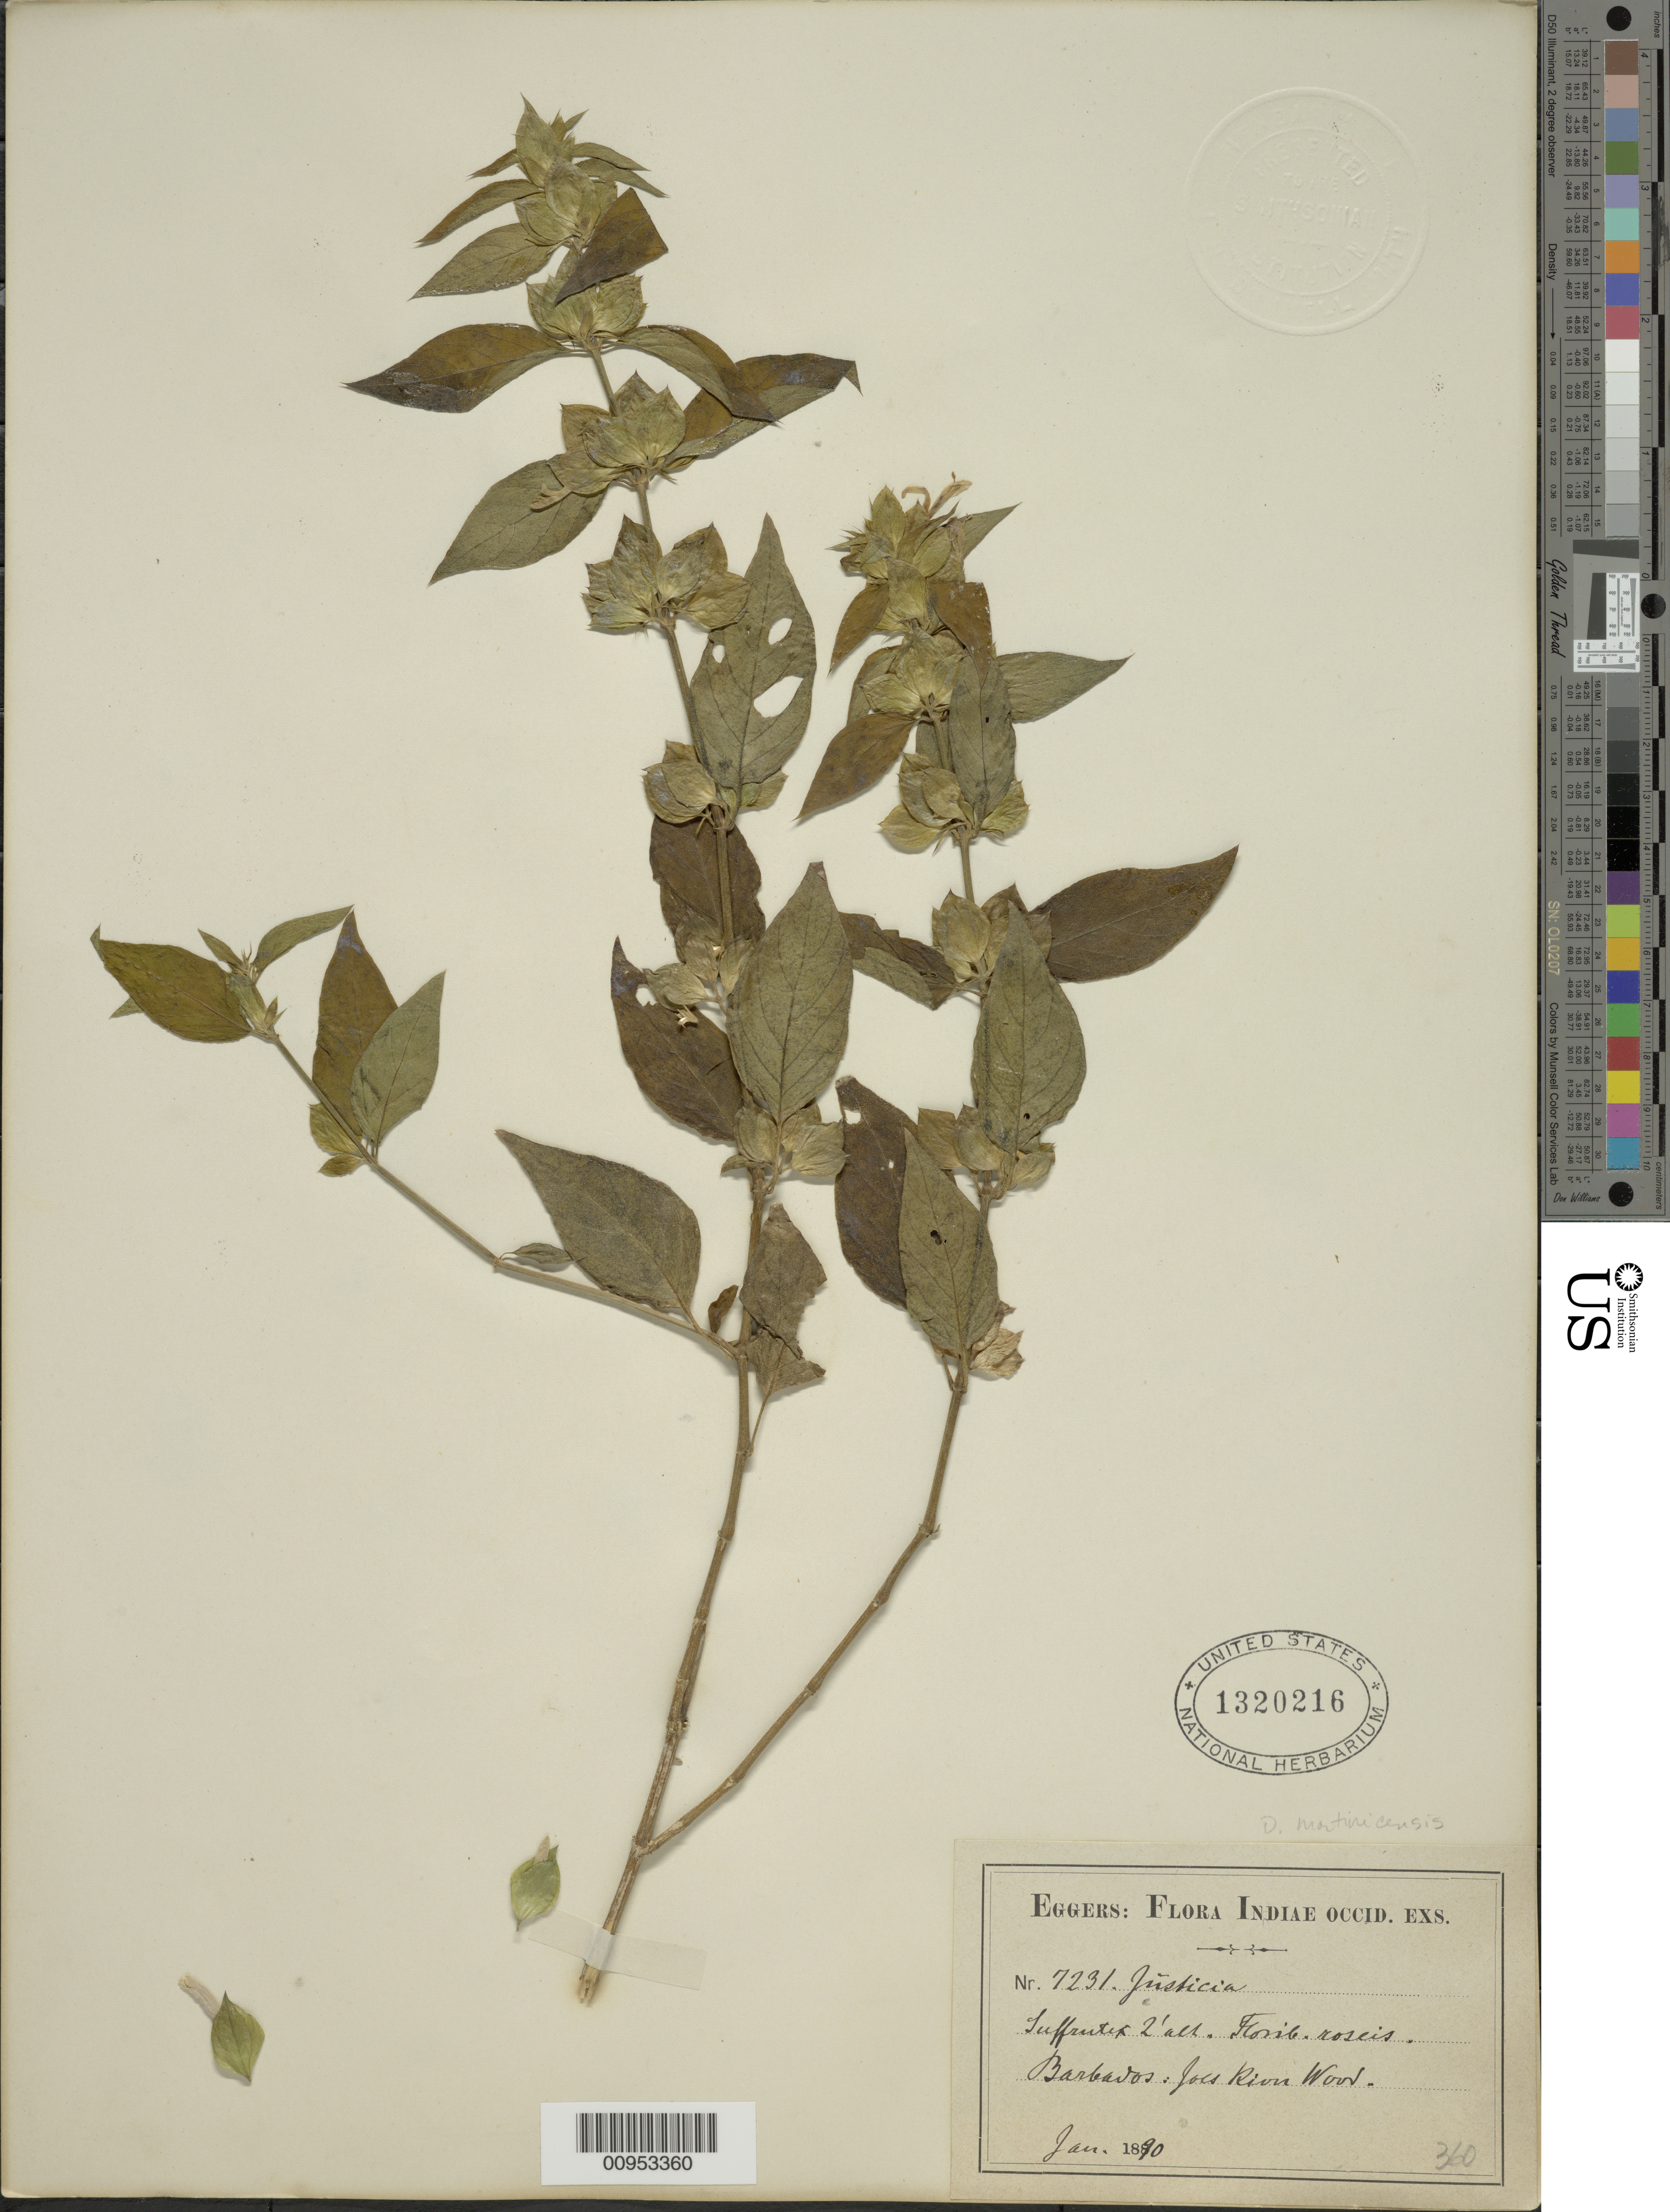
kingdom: Plantae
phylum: Tracheophyta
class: Magnoliopsida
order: Lamiales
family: Acanthaceae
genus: Dicliptera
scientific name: Dicliptera martinicensis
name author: (Jacq.) Juss.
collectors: H. F. A. von Eggers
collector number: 7231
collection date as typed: Jan 1890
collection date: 1890-01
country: Barbados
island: Barbados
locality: Joes River Wood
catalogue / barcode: US 1320216